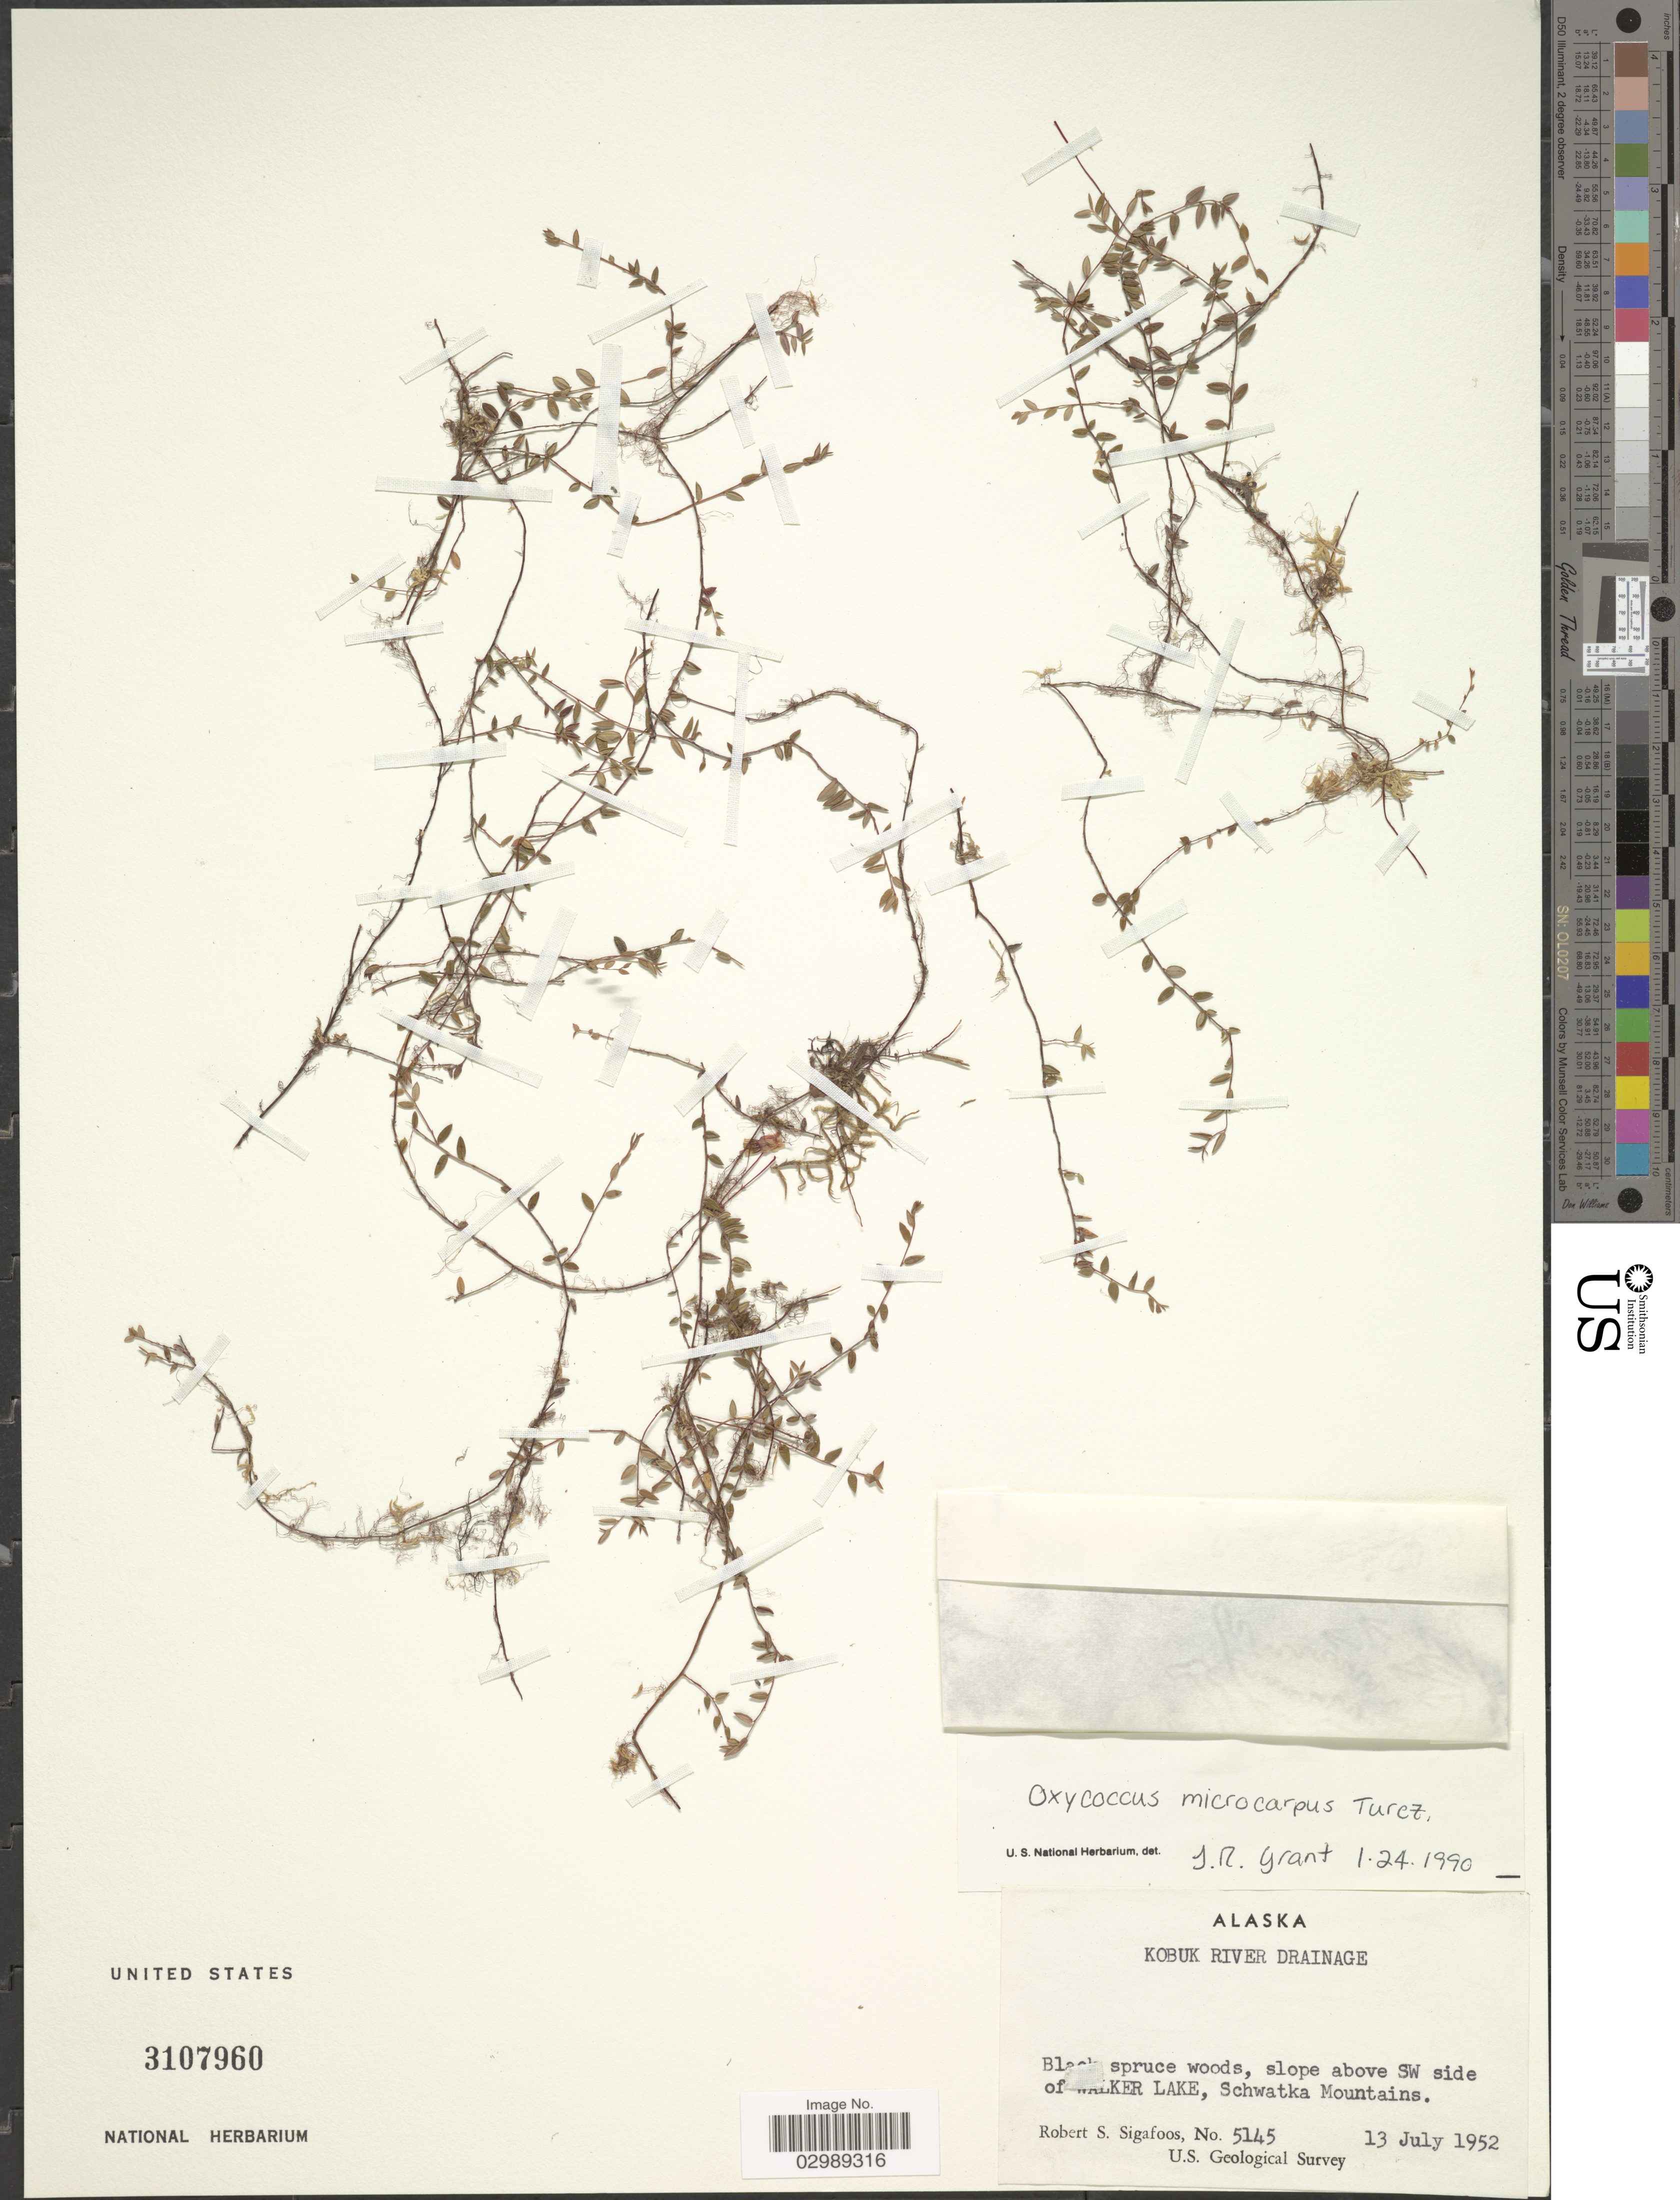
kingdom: Plantae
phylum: Tracheophyta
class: Magnoliopsida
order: Ericales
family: Ericaceae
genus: Vaccinium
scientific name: Vaccinium oxycoccos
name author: L.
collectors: R. Sigafoos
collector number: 5145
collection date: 1952-07-13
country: United States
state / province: Alaska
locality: Kobuk River Drainage, slope above SW side of Walker Lake, Schwatka Mountains.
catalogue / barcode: US 3107960